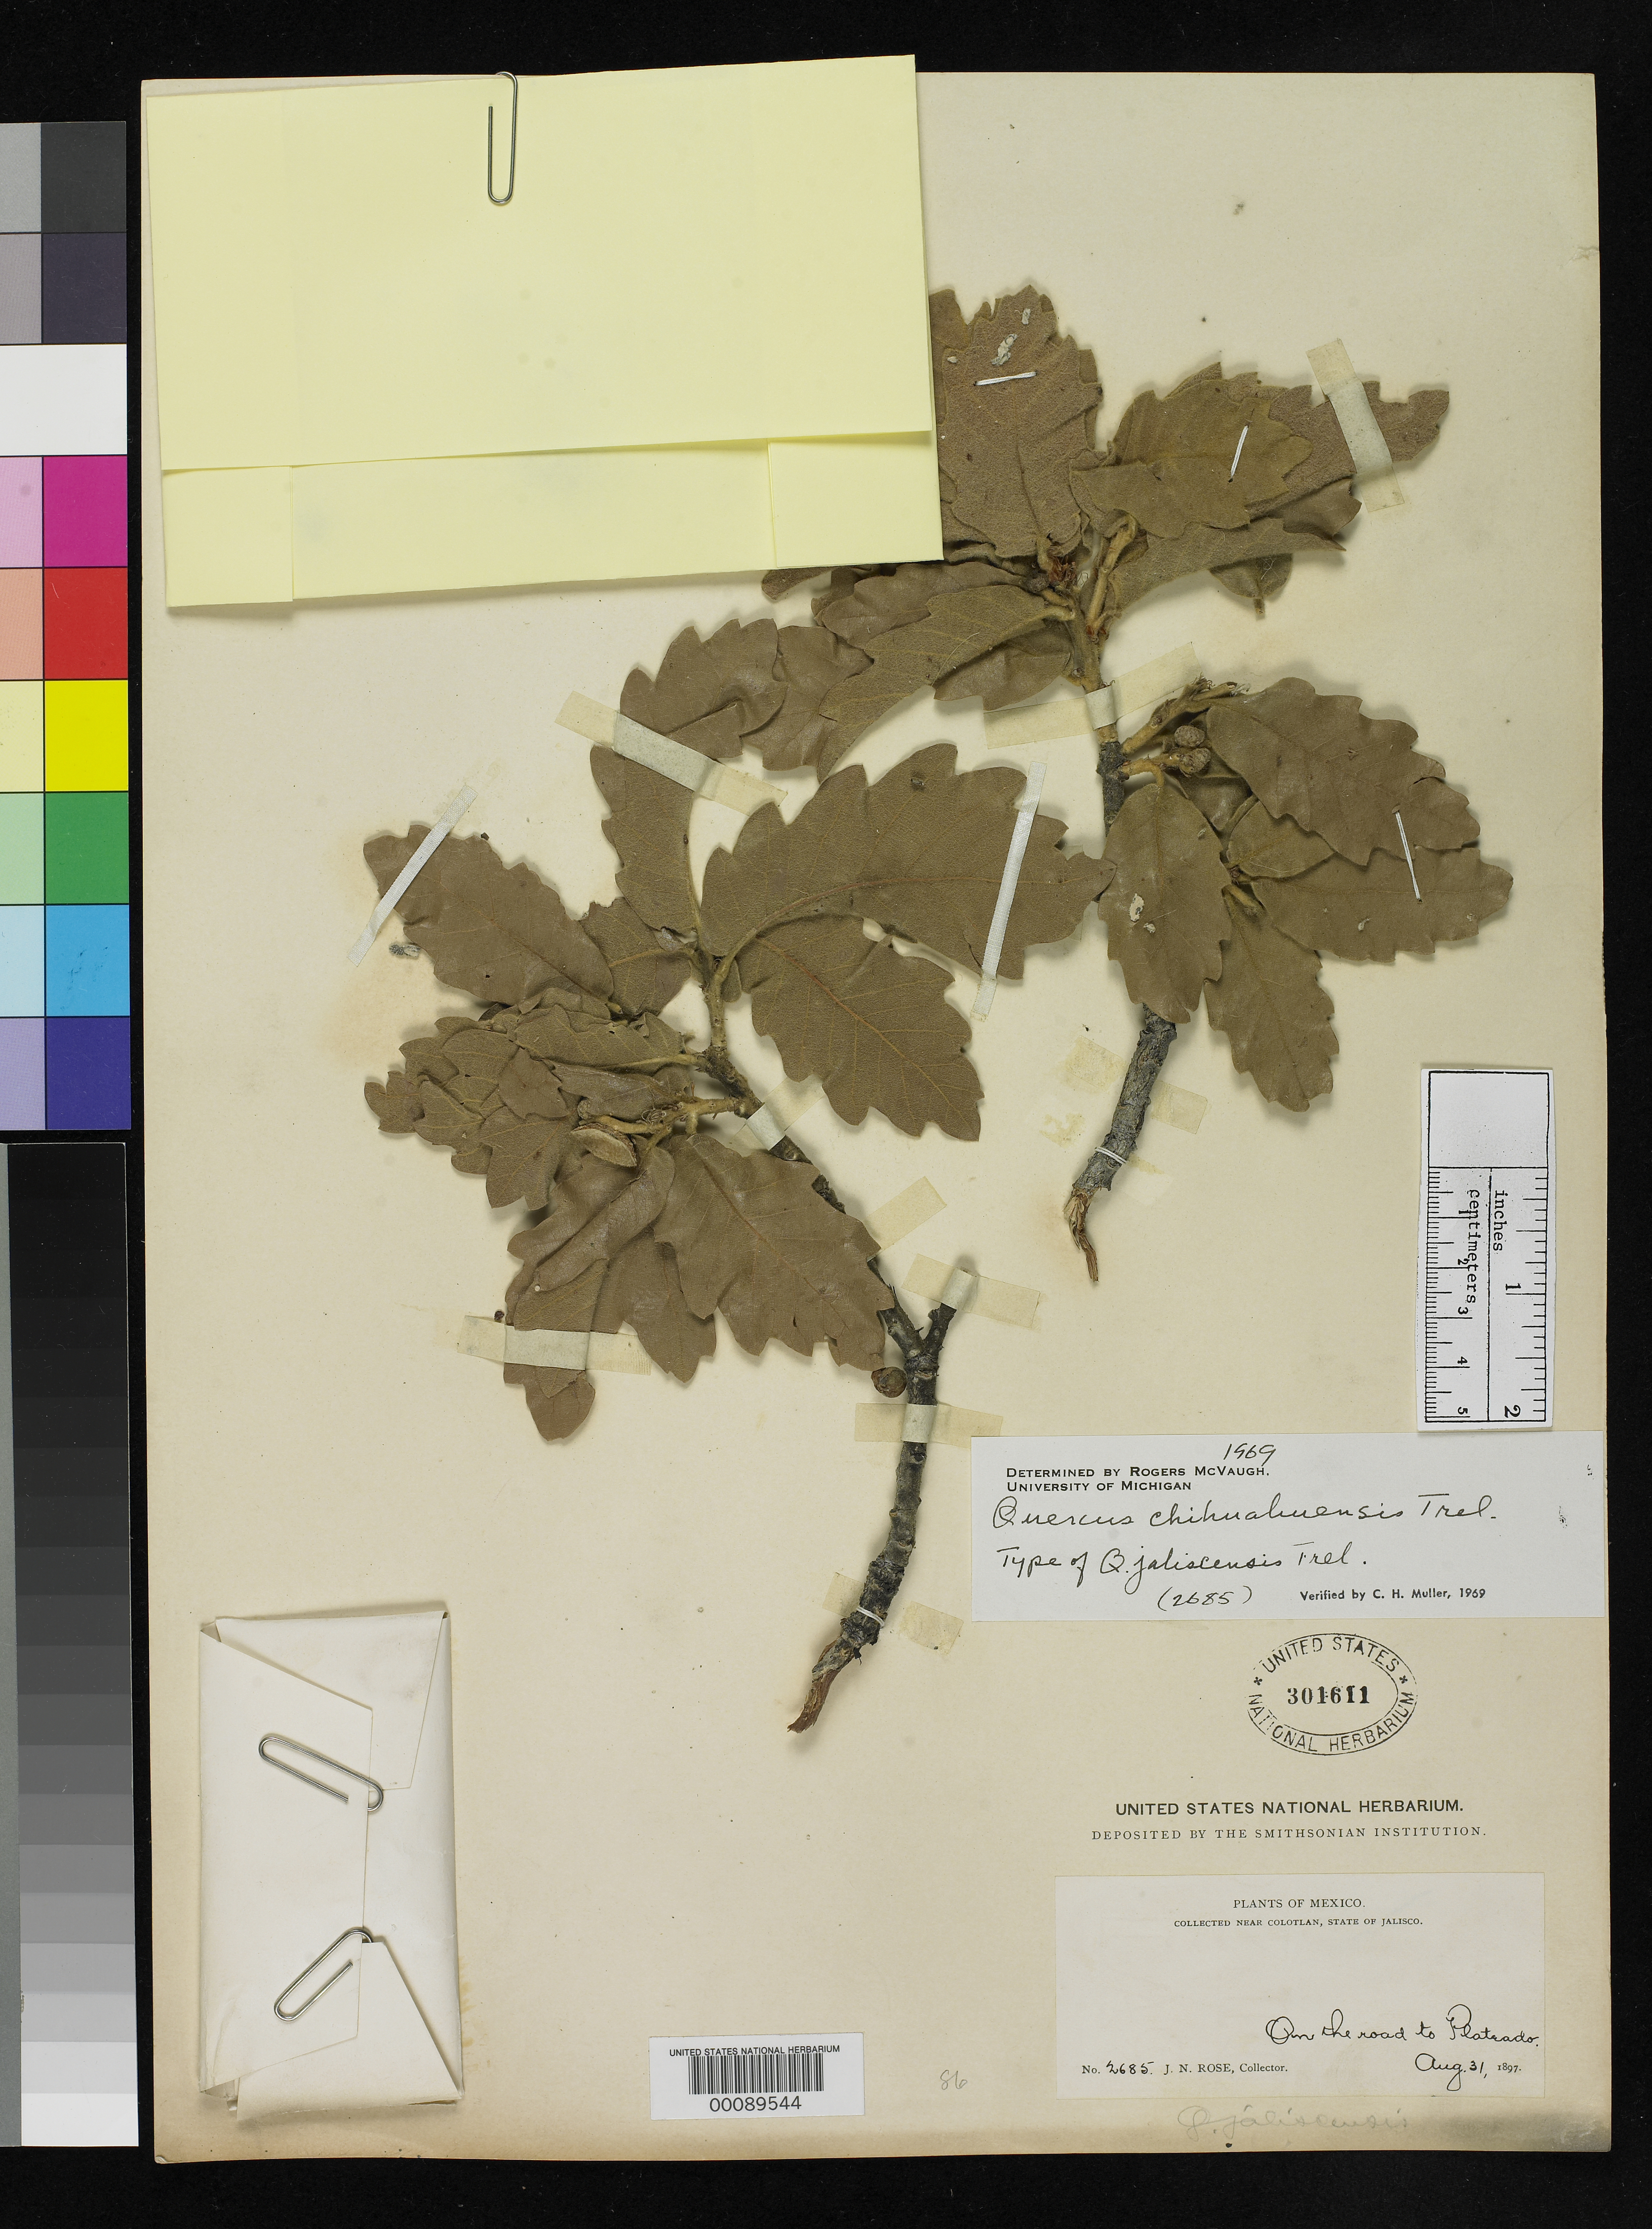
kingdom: Plantae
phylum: Tracheophyta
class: Magnoliopsida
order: Fagales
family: Fagaceae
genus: Quercus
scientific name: Quercus jaliscensis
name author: Trel.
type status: Isotype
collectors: J. N. Rose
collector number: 2685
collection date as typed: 31 Aug 1897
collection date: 1897-08-31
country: Mexico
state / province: Jalisco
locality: Colotlan to Plateado.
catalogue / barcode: US 301611